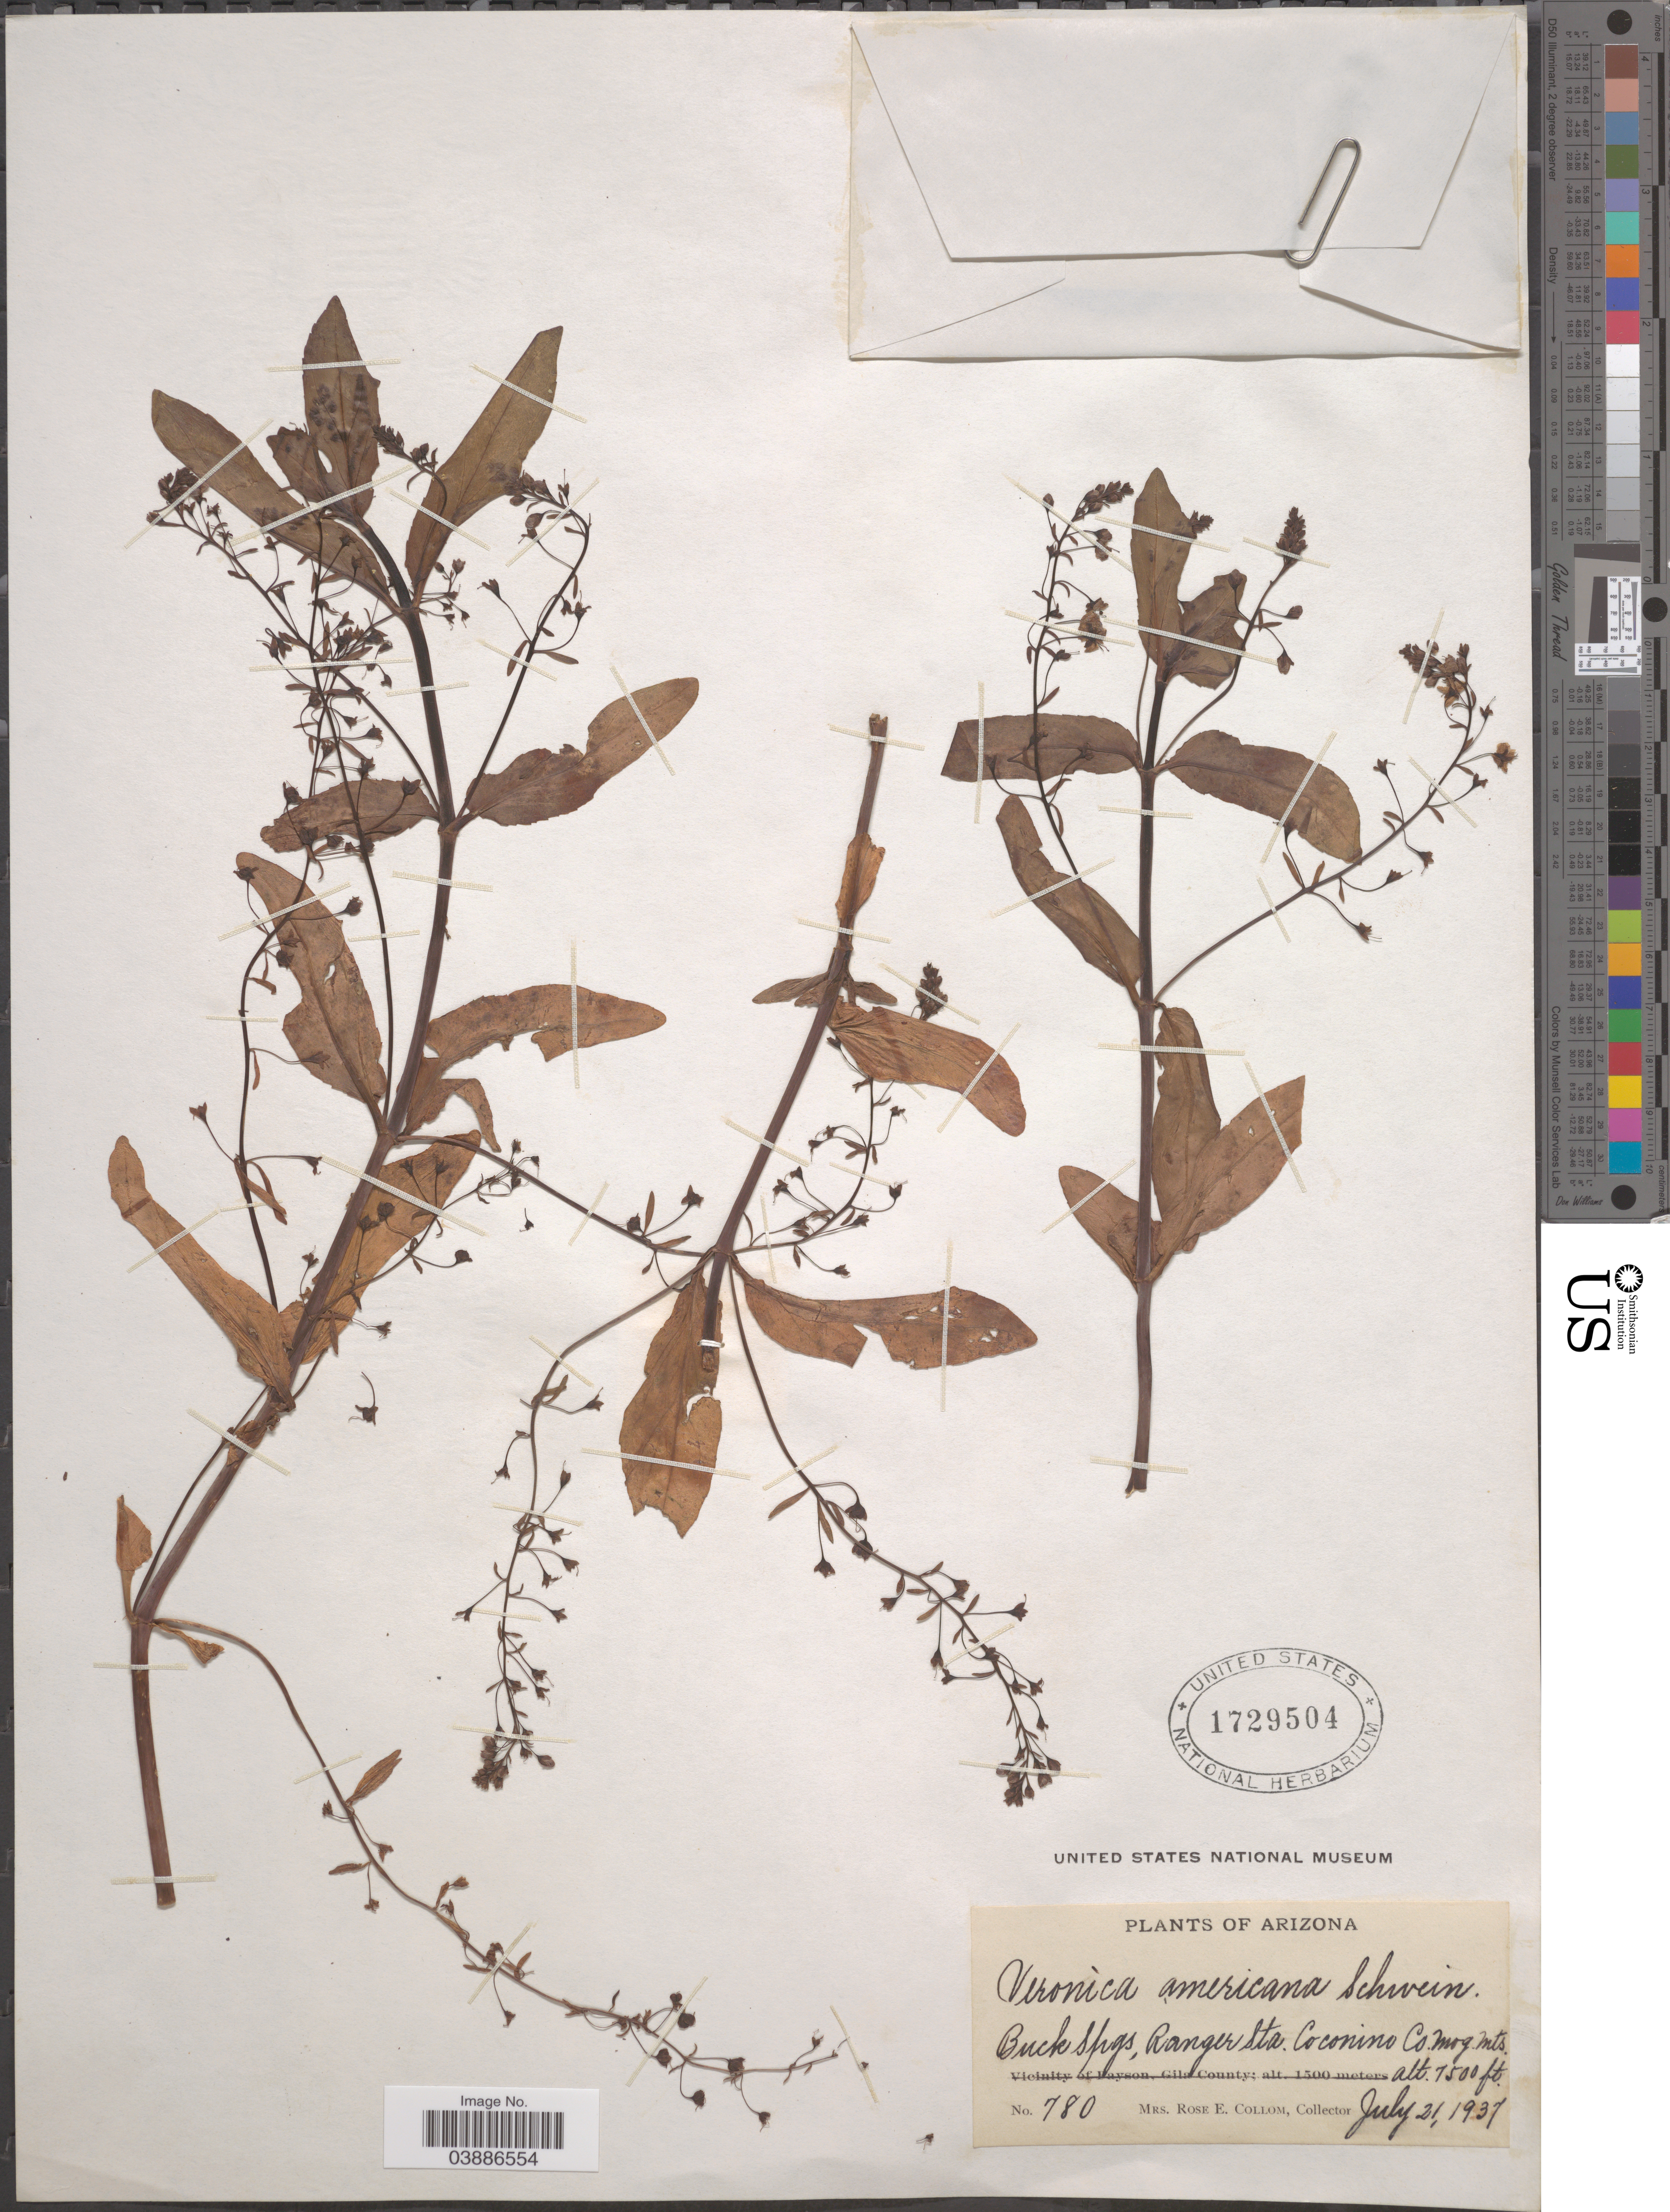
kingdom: Plantae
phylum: Tracheophyta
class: Magnoliopsida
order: Lamiales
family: Plantaginaceae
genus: Veronica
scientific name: Veronica americana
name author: Schwein. ex Benth.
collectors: R. E. Collom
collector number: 780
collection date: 1937-07-21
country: United States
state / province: Arizona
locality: Buck Spgs, Ranger Sta. Coconino Co. Mog Mts.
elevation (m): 2286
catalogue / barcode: US 1729504